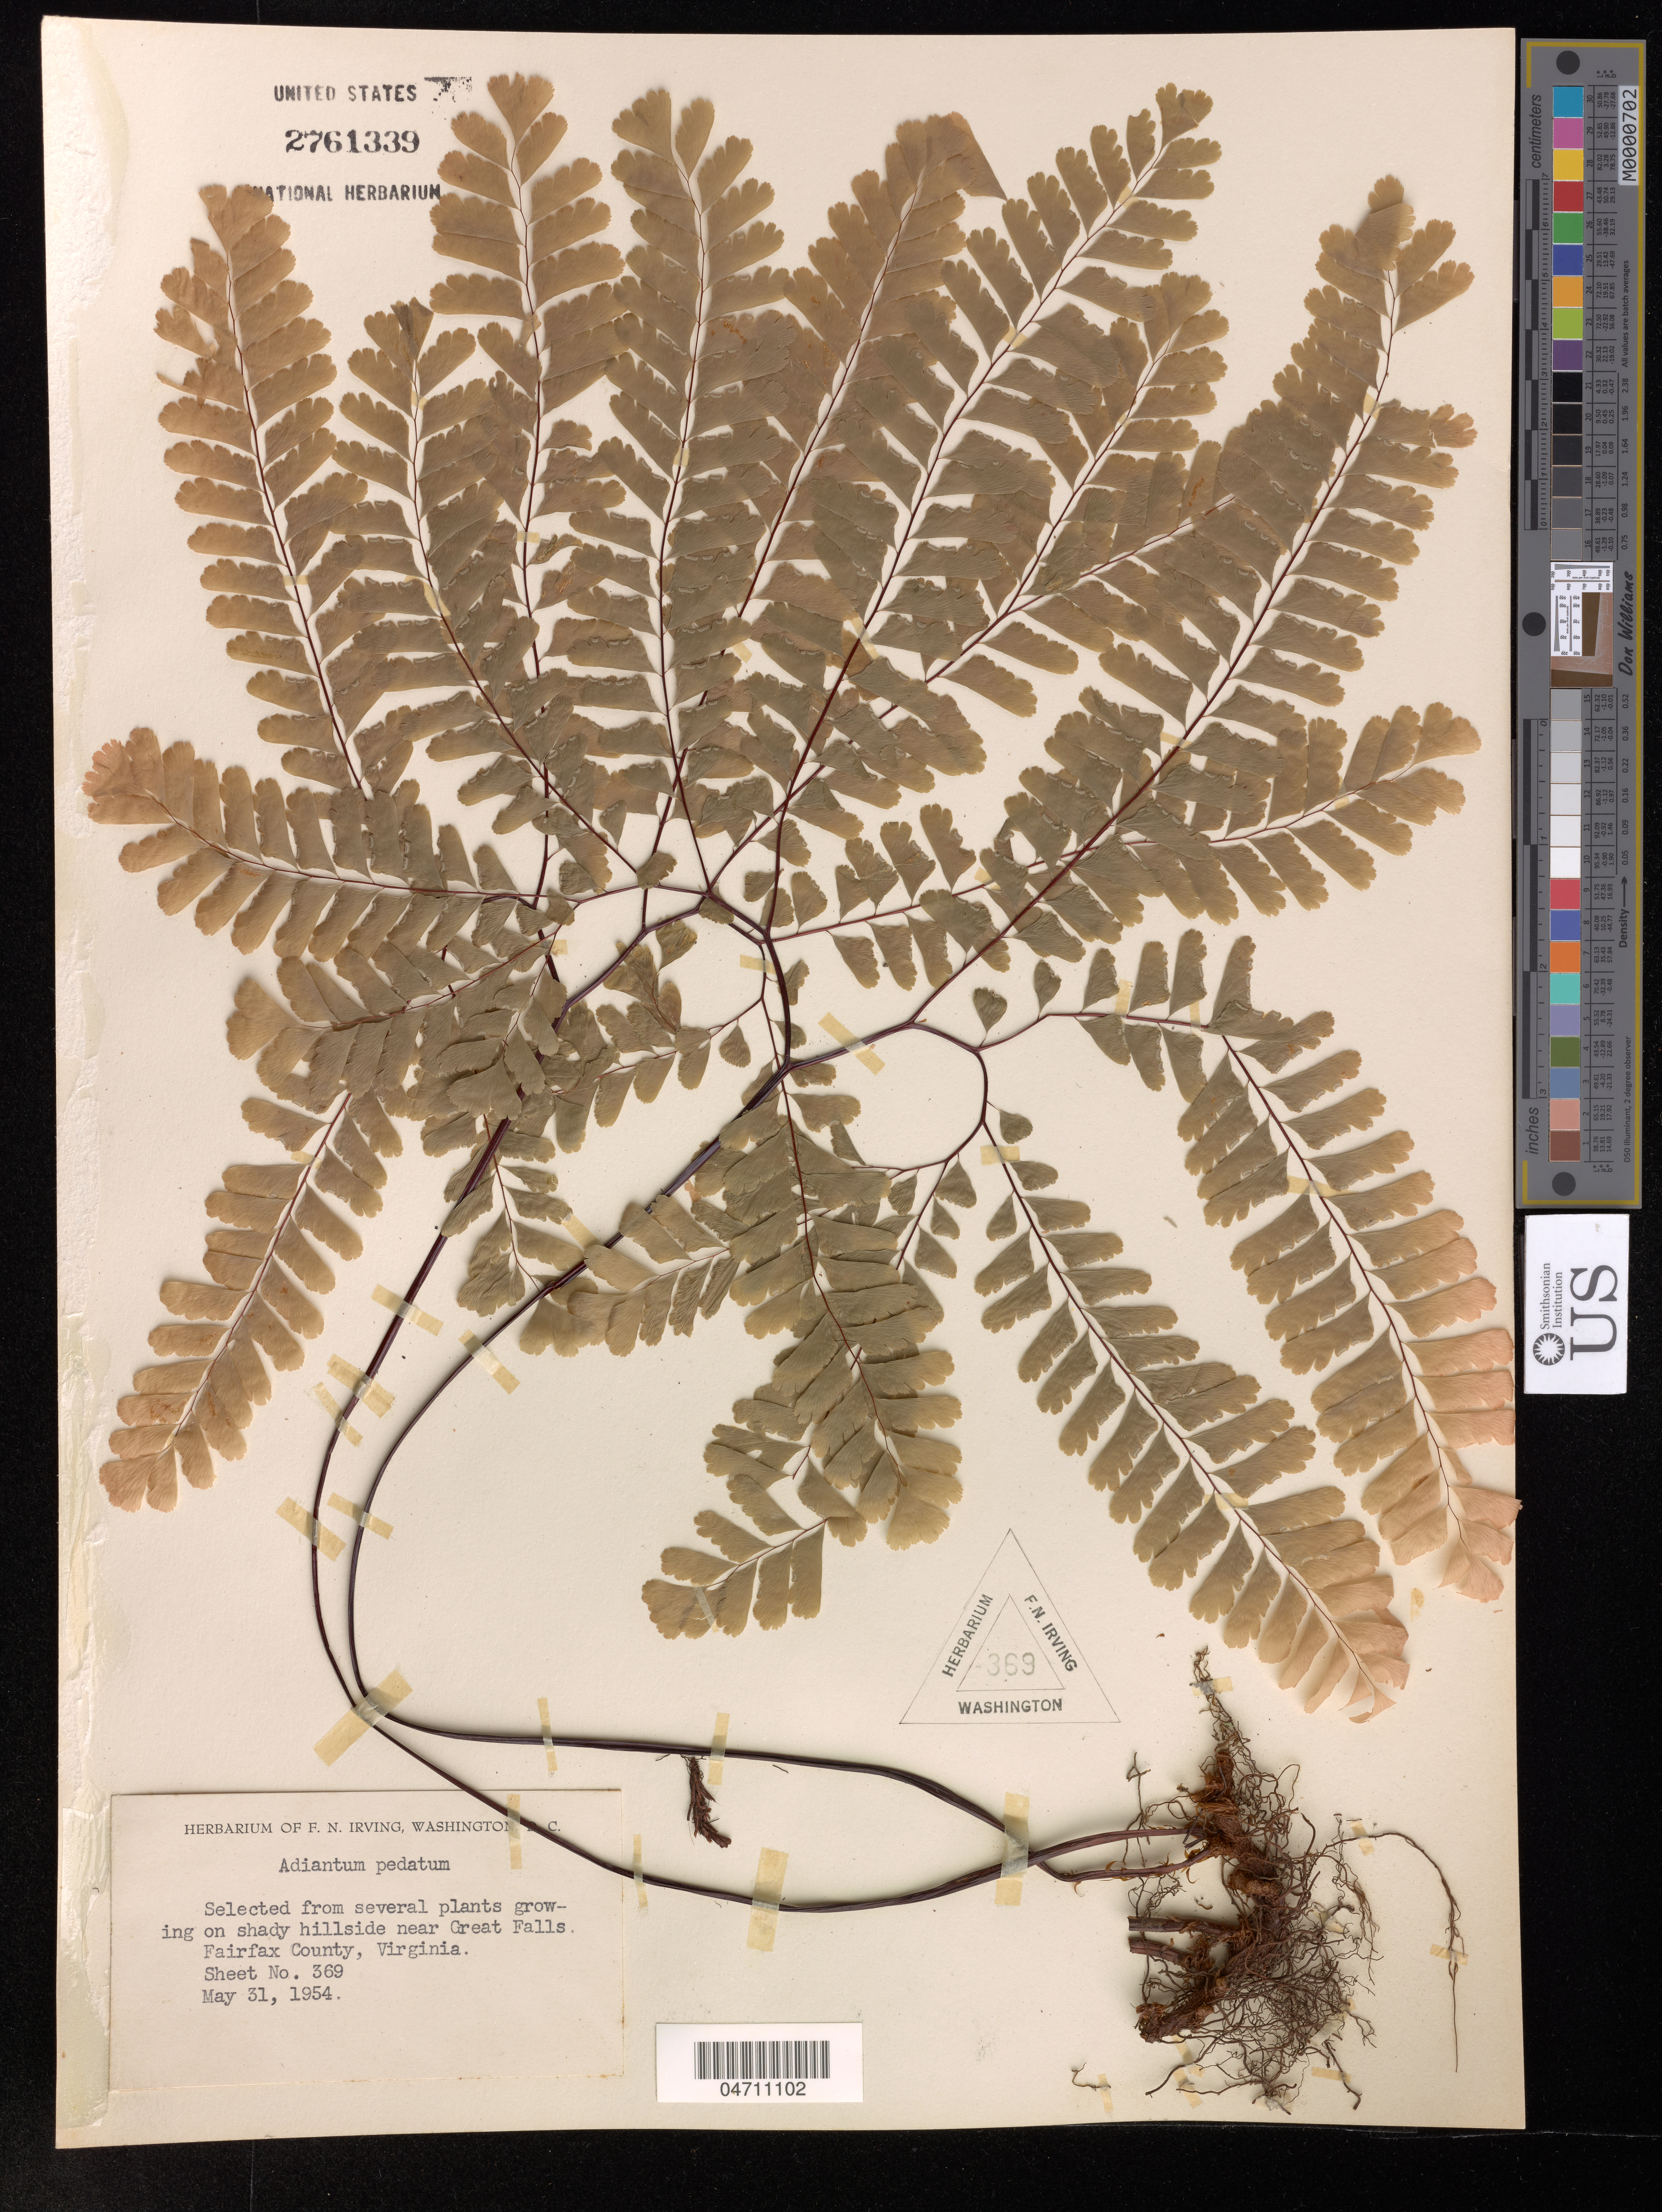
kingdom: Plantae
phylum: Tracheophyta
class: Polypodiopsida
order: Polypodiales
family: Pteridaceae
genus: Adiantum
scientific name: Adiantum pedatum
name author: L.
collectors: ex herb. F.N. Irving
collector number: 369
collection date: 1954-05-31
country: United States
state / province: Virginia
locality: Shady hillside near Great Falls. Fairfax County.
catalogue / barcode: US 2761339